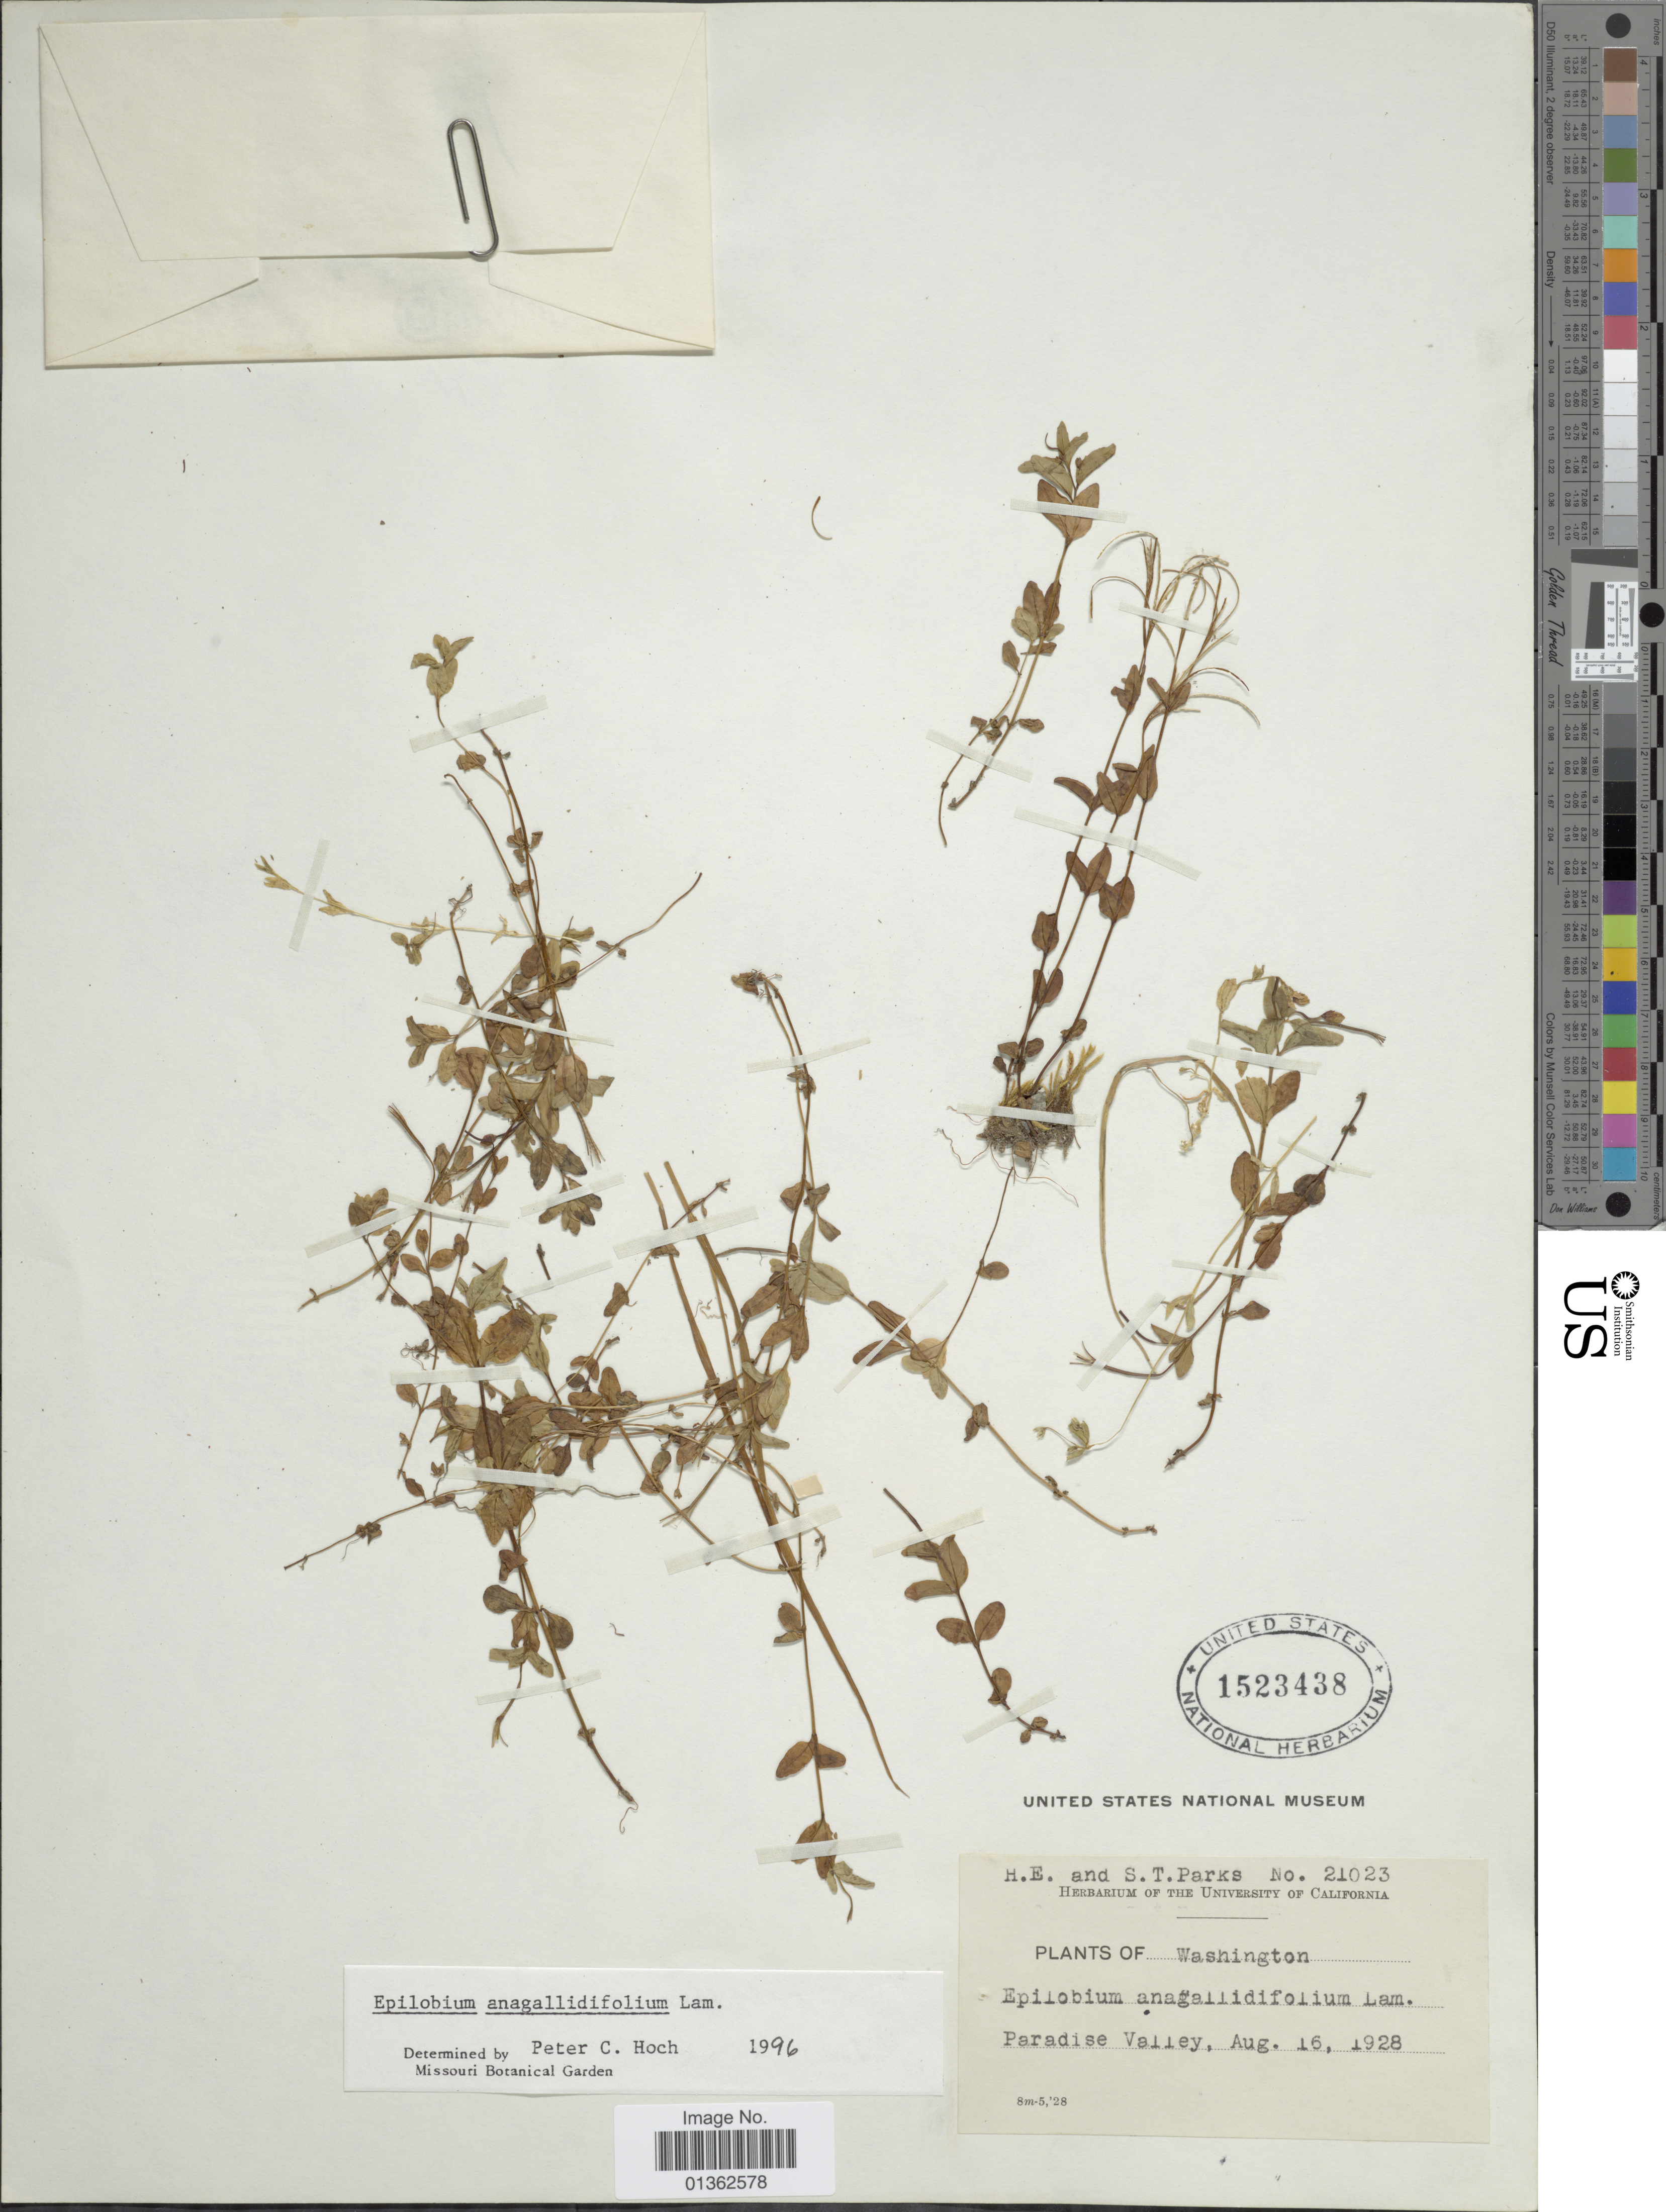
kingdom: Plantae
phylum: Tracheophyta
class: Magnoliopsida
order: Myrtales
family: Onagraceae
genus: Epilobium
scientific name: Epilobium anagallidifolium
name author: Lam.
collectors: H. E. Parks & S. Parks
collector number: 21023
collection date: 1928-08-16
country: United States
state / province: Washington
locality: Paradise Valley.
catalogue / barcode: US 1523438